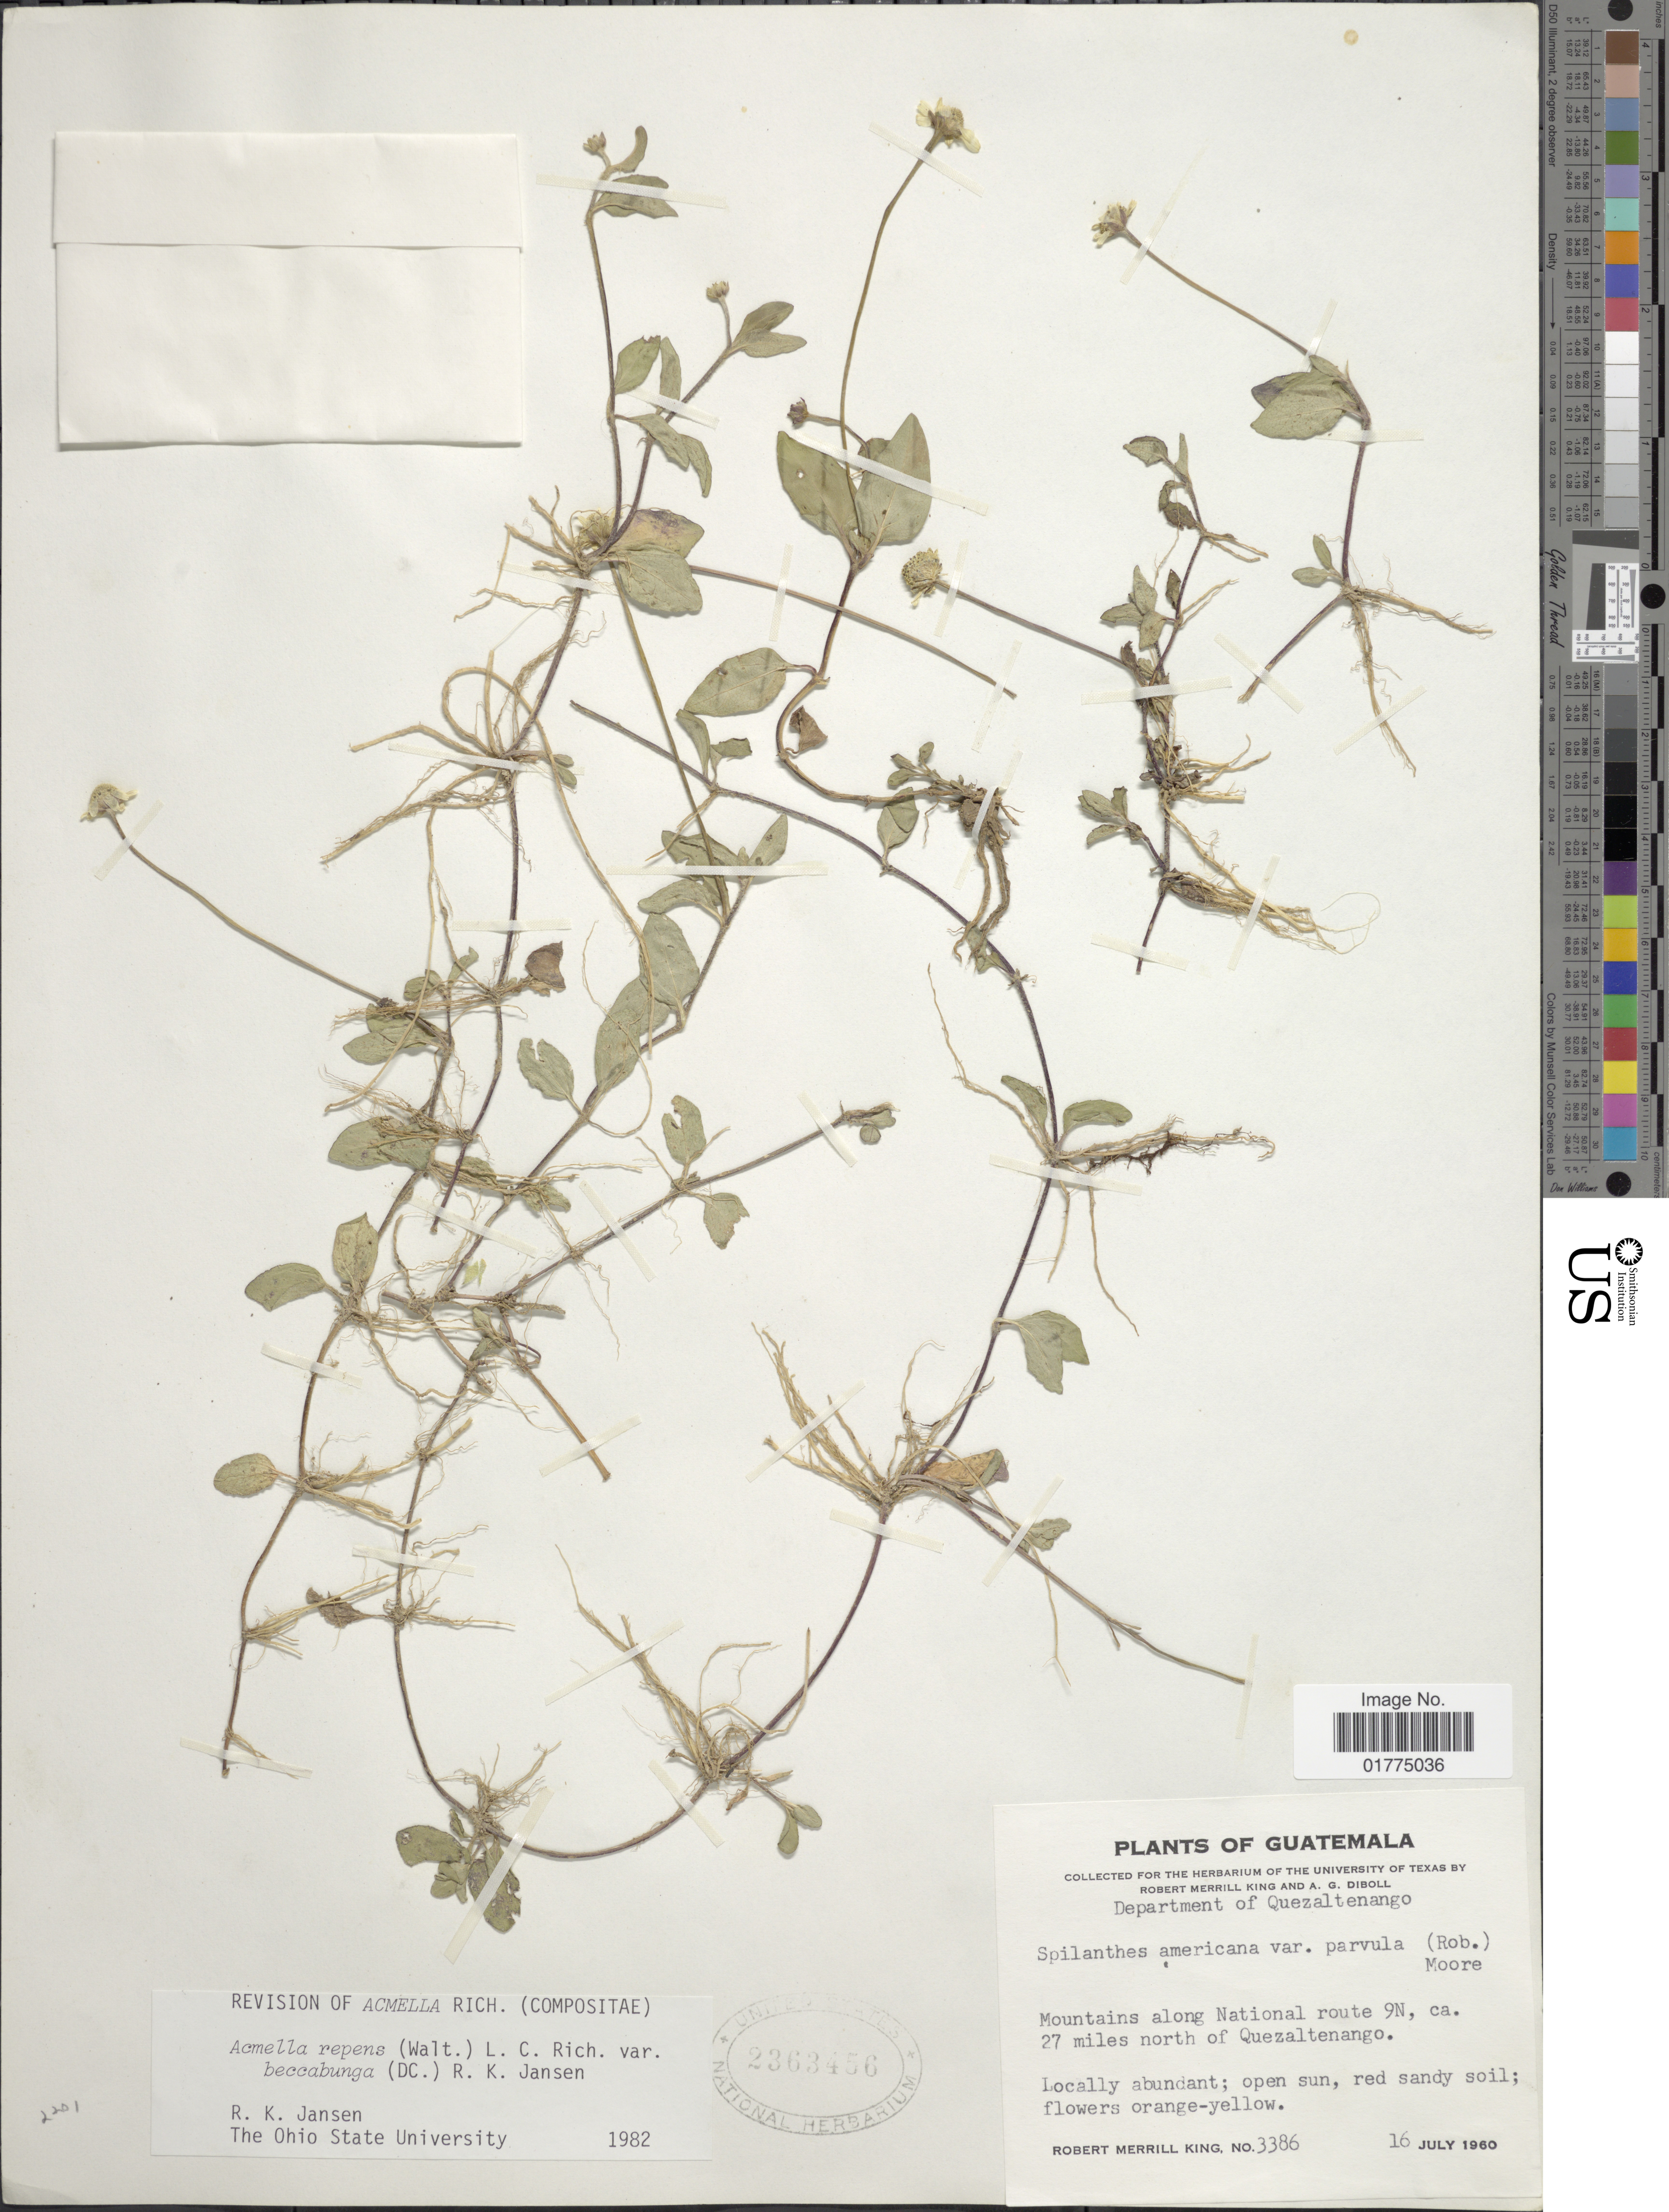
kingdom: Plantae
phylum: Tracheophyta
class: Magnoliopsida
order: Asterales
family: Asteraceae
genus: Acmella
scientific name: Acmella repens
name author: (Walter) Rich.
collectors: R. M. King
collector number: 3386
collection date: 1960-07-16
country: Guatemala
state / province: Quetzaltenango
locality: Department of Quezaltenango. Mountains along National route 9N, ca. 27 miles north of Quezaltenango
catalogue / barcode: US 2363456